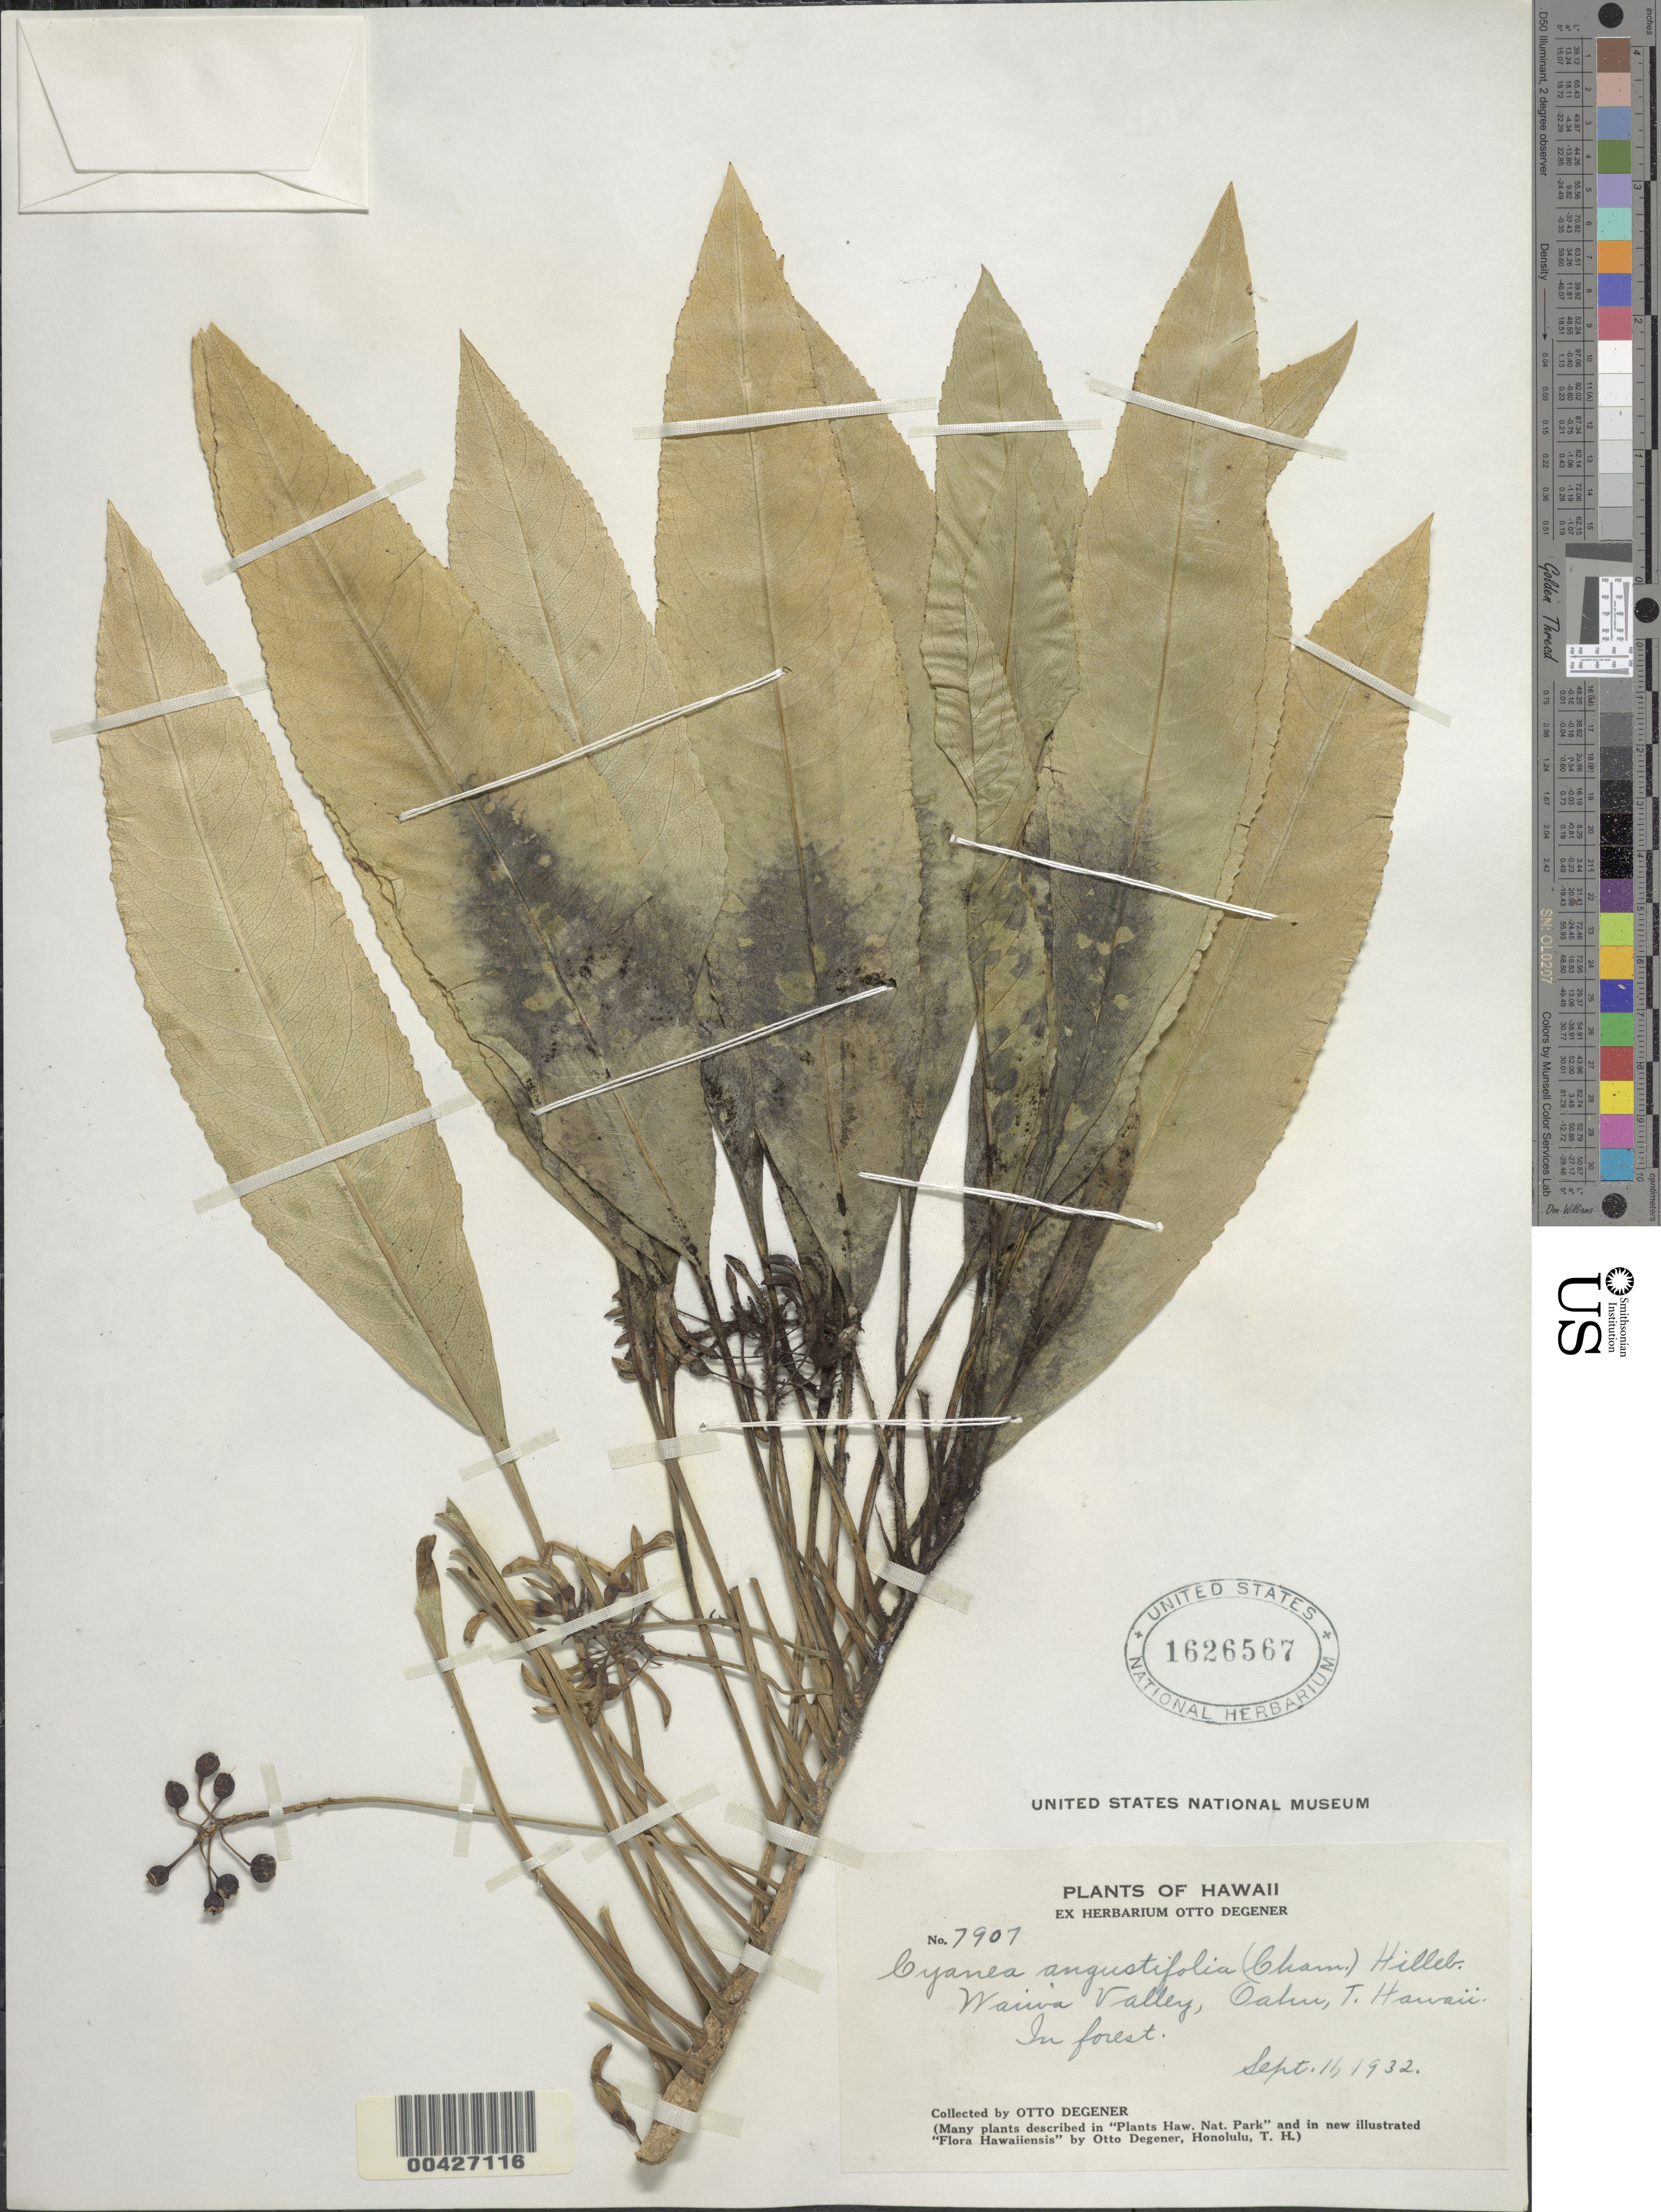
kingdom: Plantae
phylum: Tracheophyta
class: Magnoliopsida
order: Asterales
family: Campanulaceae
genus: Cyanea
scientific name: Cyanea angustifolia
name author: (Cham.) Hillebr.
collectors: O. Degener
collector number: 7907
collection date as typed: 11 Sep 1932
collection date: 1932-09-11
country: United States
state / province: Hawaii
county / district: Honolulu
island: Oahu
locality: Waiwa Valley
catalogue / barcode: US 1626567